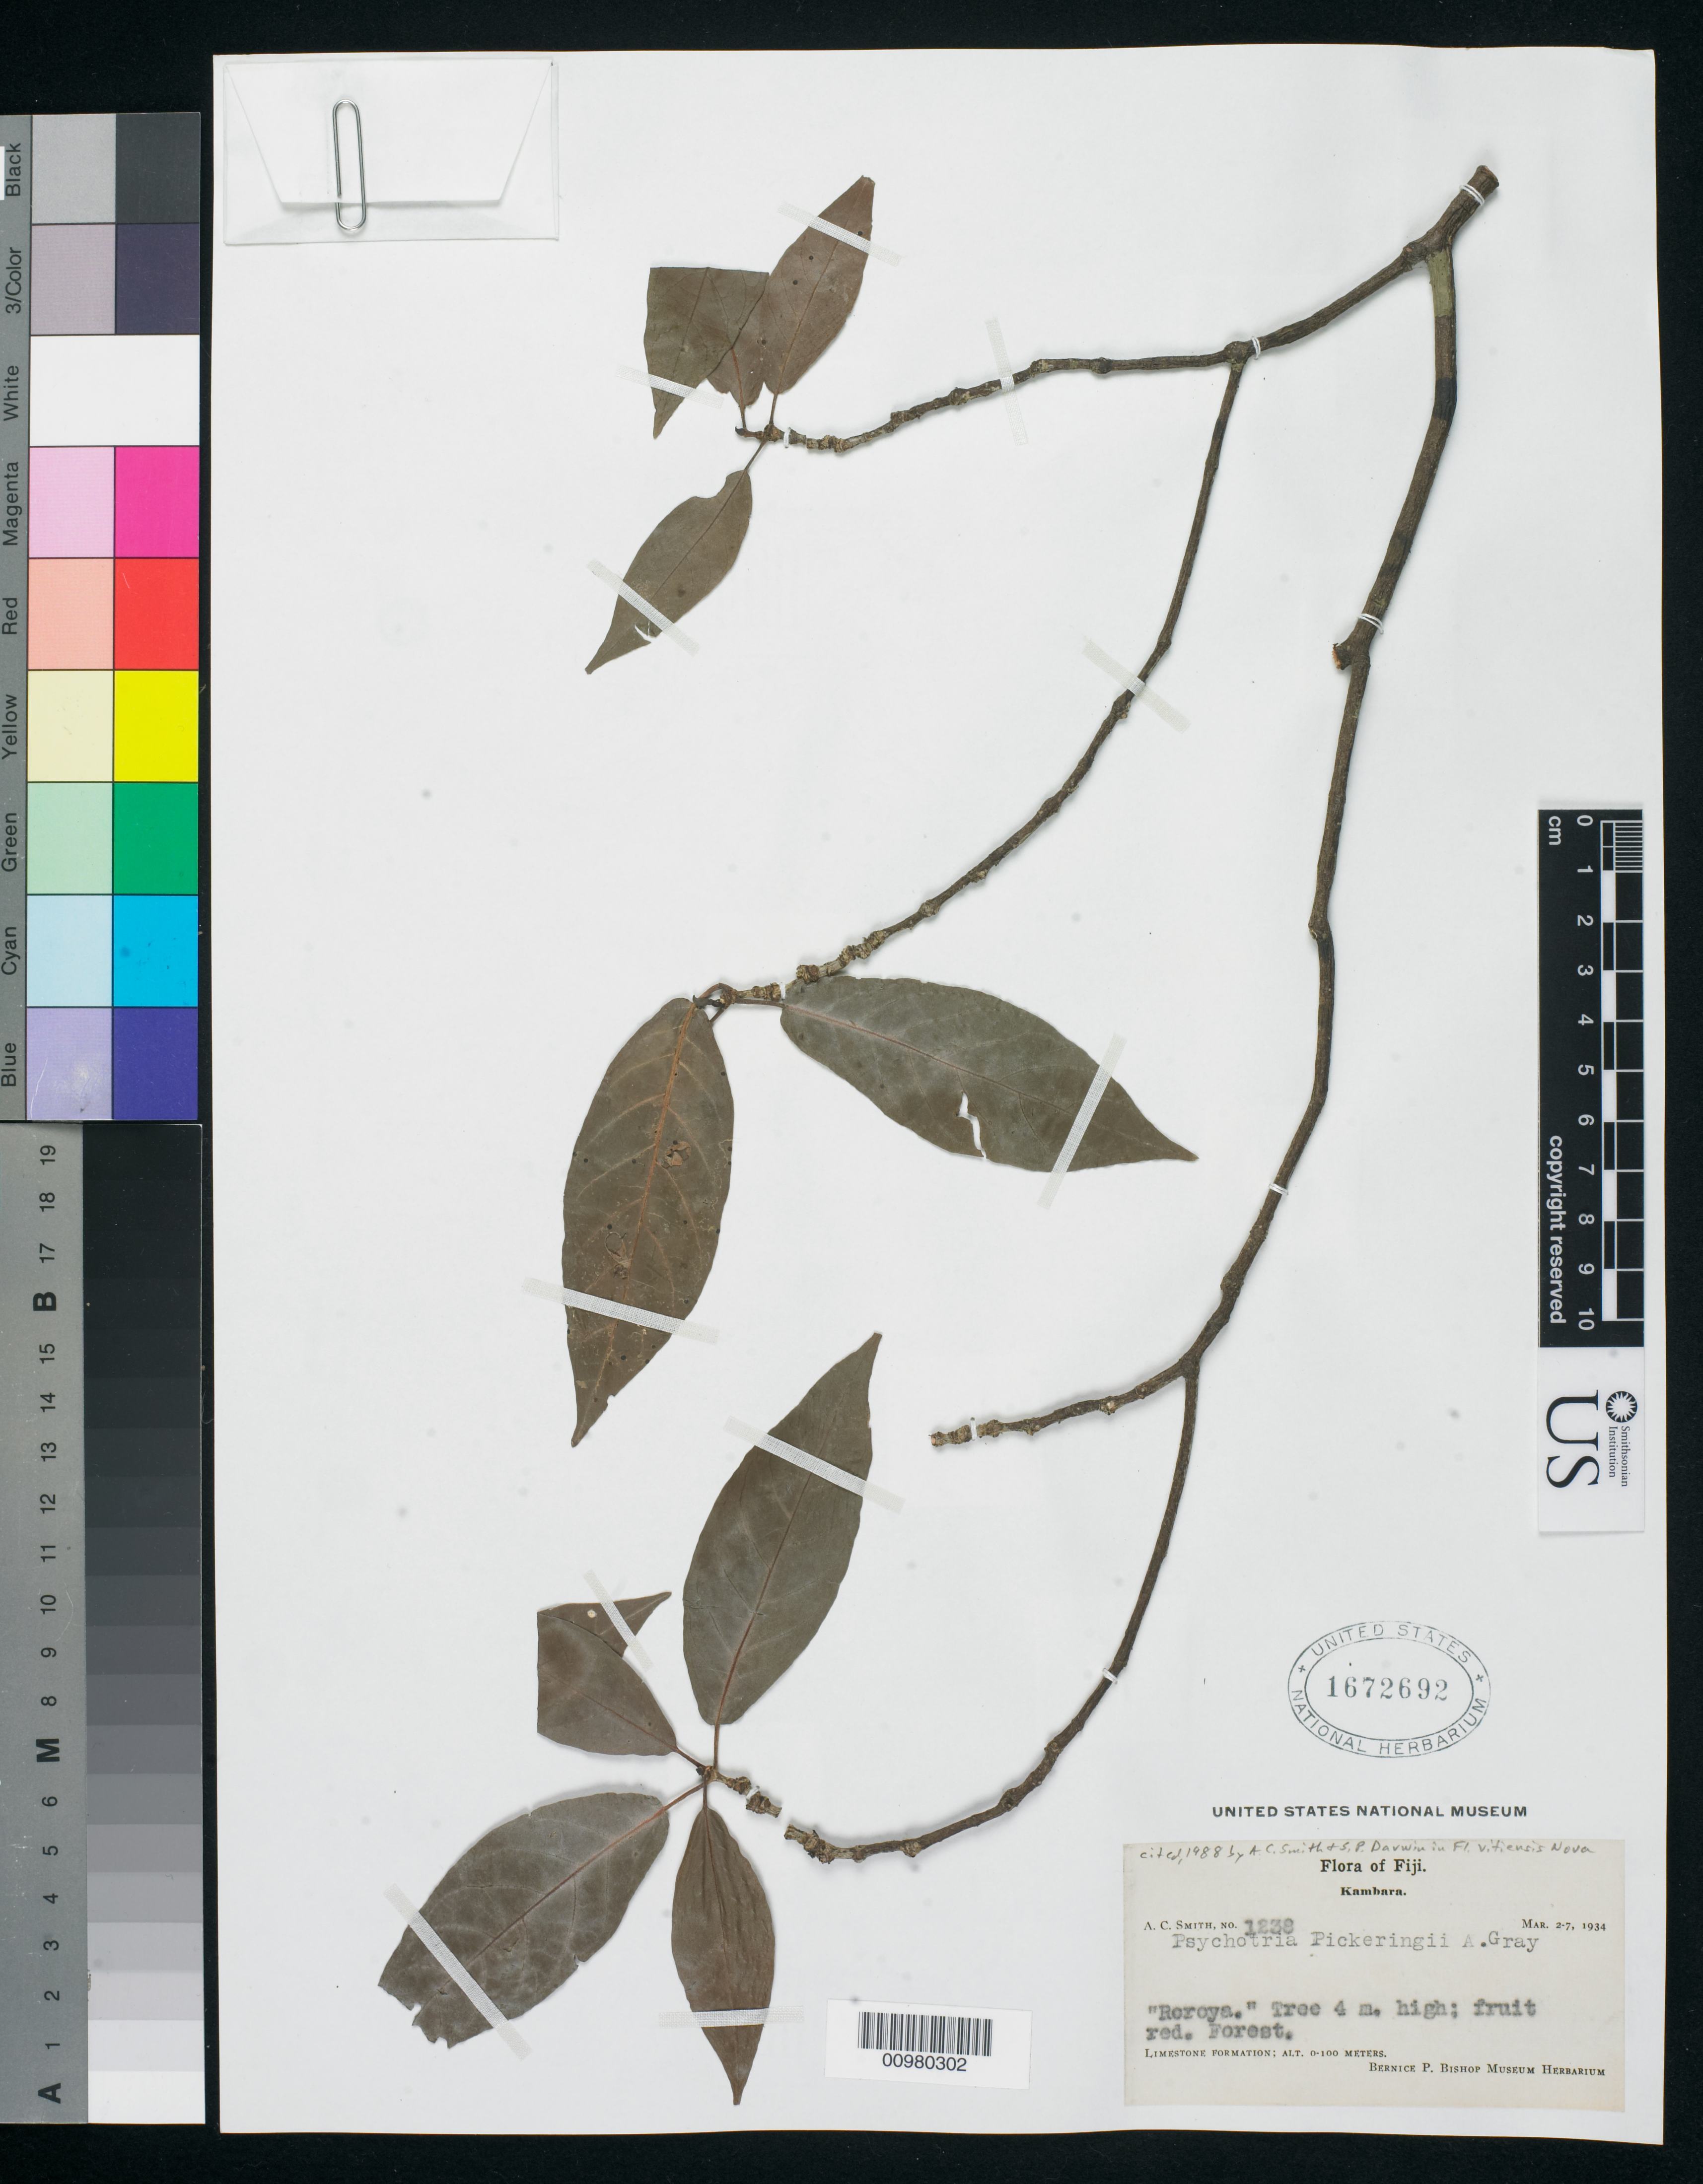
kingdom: Plantae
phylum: Tracheophyta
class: Magnoliopsida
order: Gentianales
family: Rubiaceae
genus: Psychotria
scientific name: Psychotria pickeringii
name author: A. Gray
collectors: C. A. Smith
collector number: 1238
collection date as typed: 02 Mar 1934 to 07 Mar 1934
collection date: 1934-03-02/1934-03-07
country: Fiji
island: Kabara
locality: Kambara, Fiji. Forest. Limestone formation.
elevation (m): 0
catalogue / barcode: US 1672692